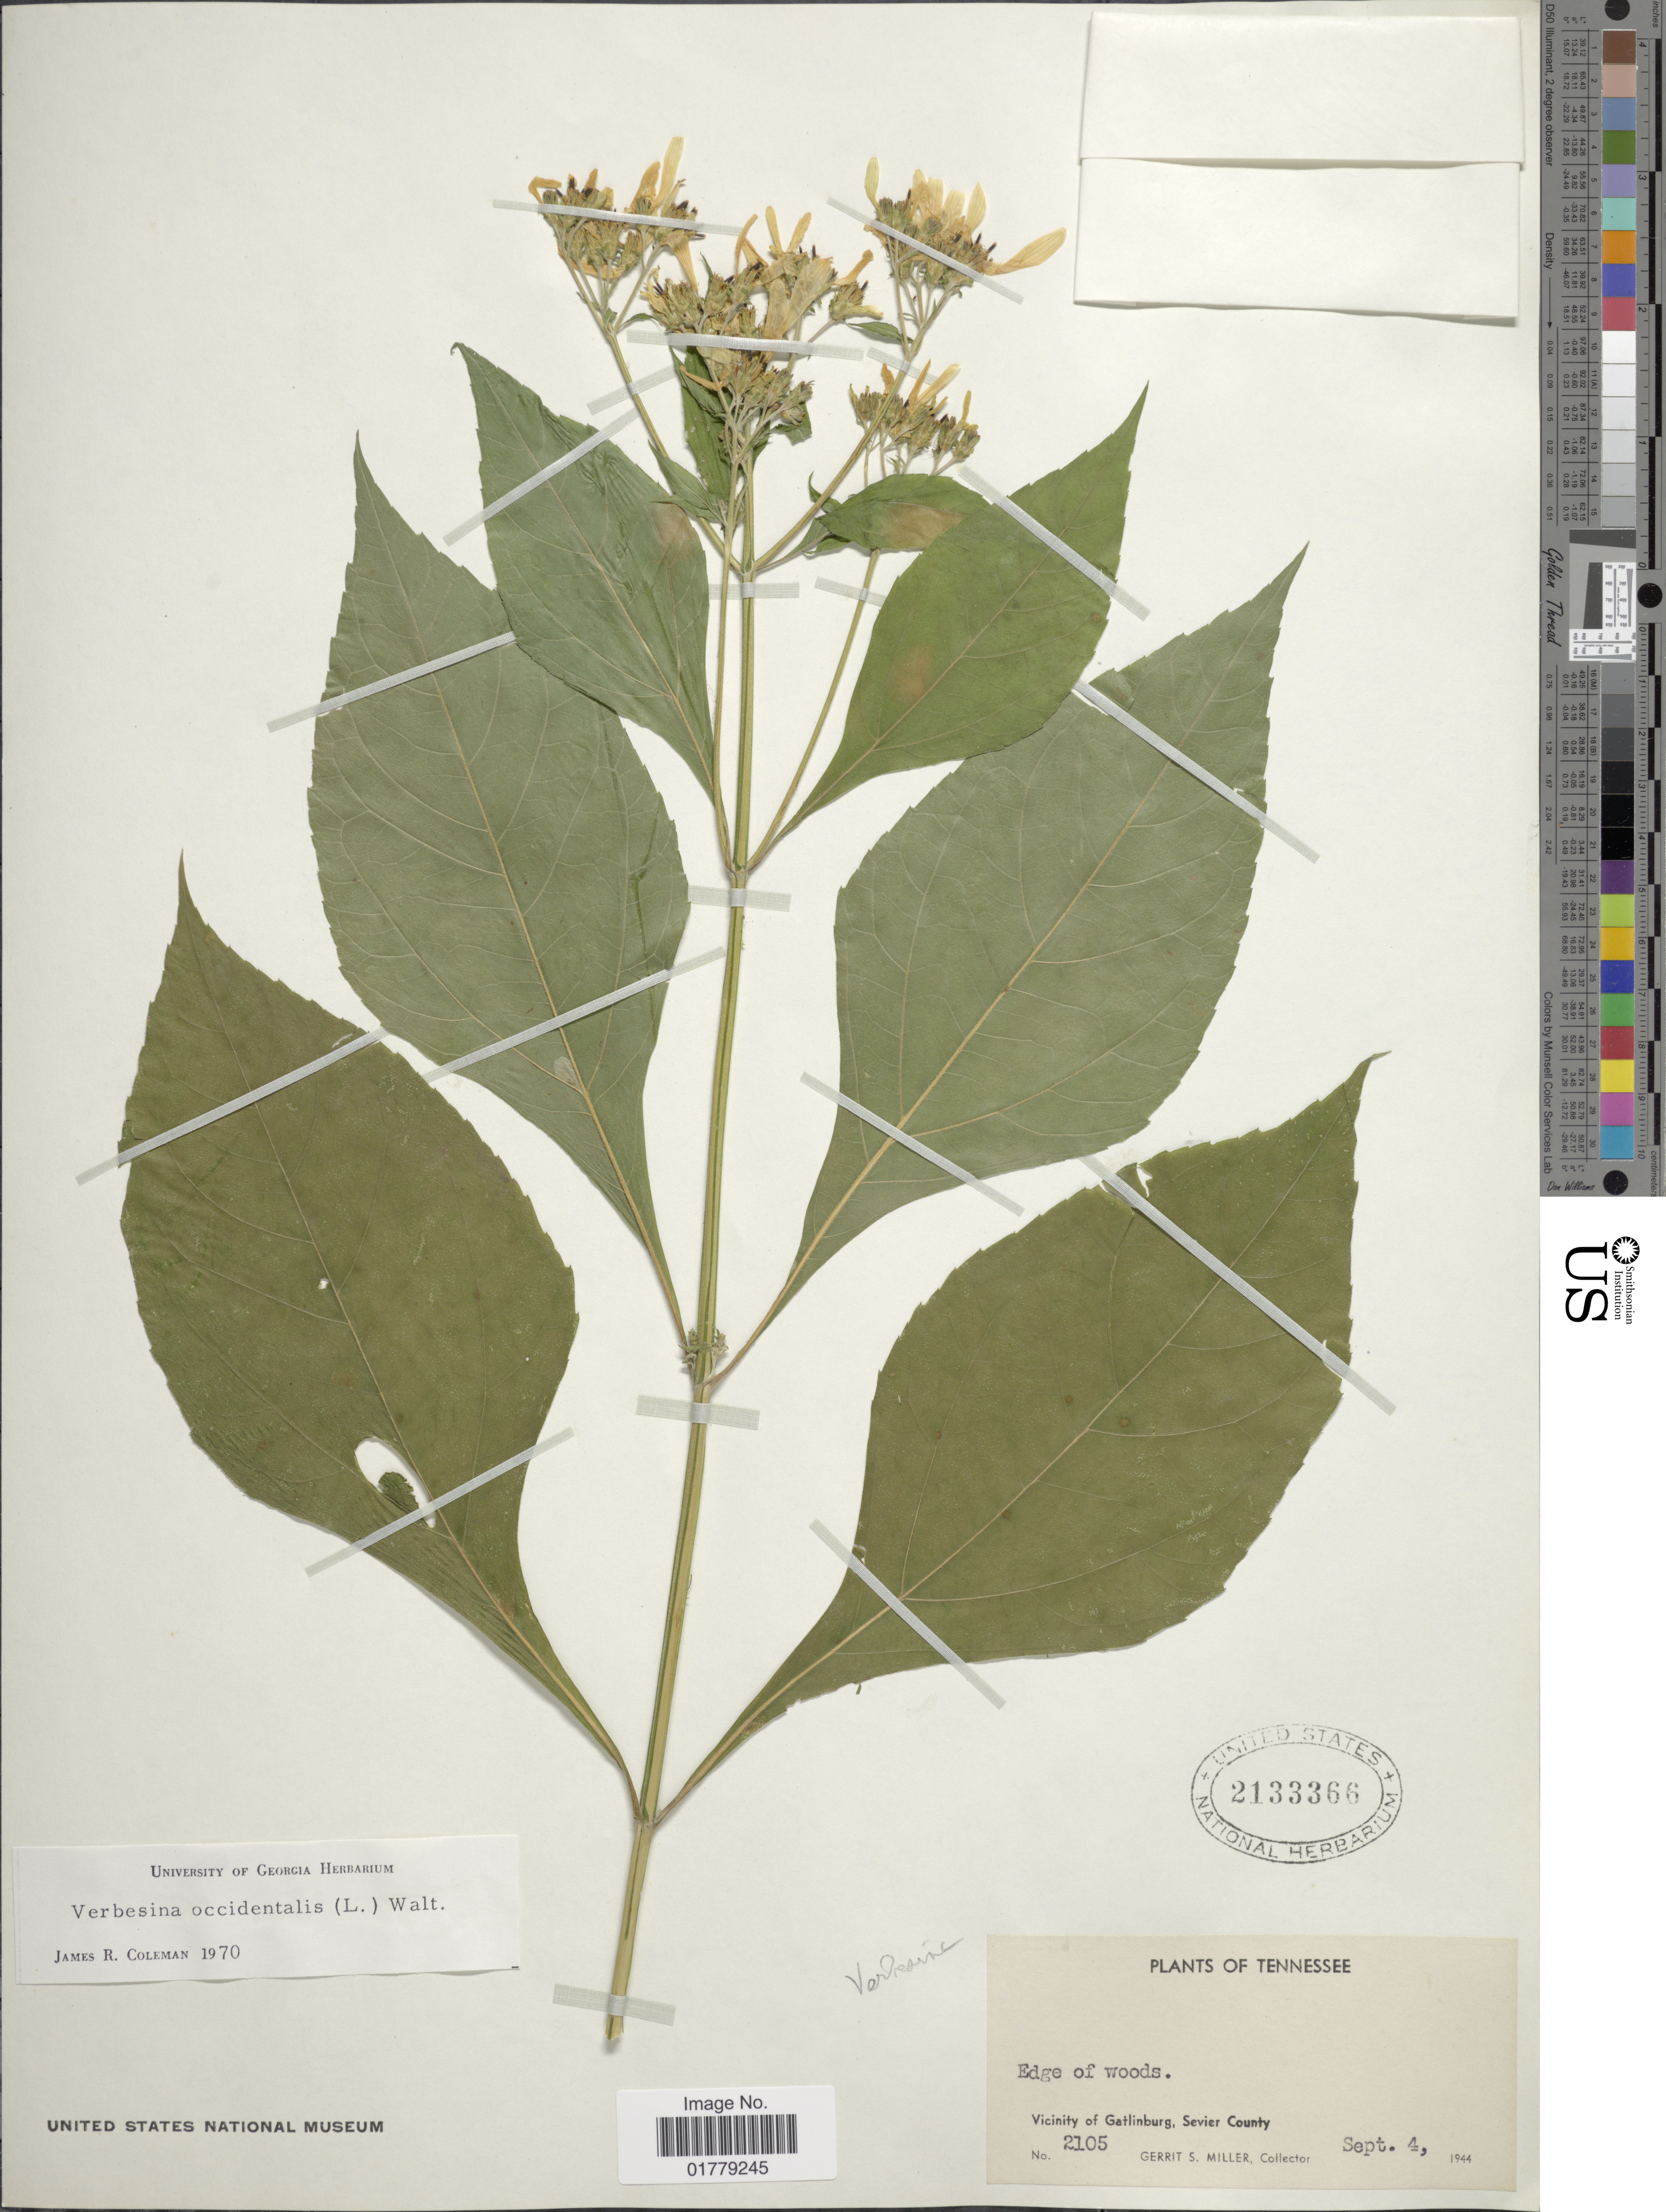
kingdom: Plantae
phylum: Tracheophyta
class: Magnoliopsida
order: Asterales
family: Asteraceae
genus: Verbesina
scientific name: Verbesina occidentalis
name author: (L.) Walter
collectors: G. S. Miller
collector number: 2105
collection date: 1944-09-04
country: United States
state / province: Tennessee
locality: Edge of woods. Vicinity of Gatlinburg, Sevier County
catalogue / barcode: US 2133366